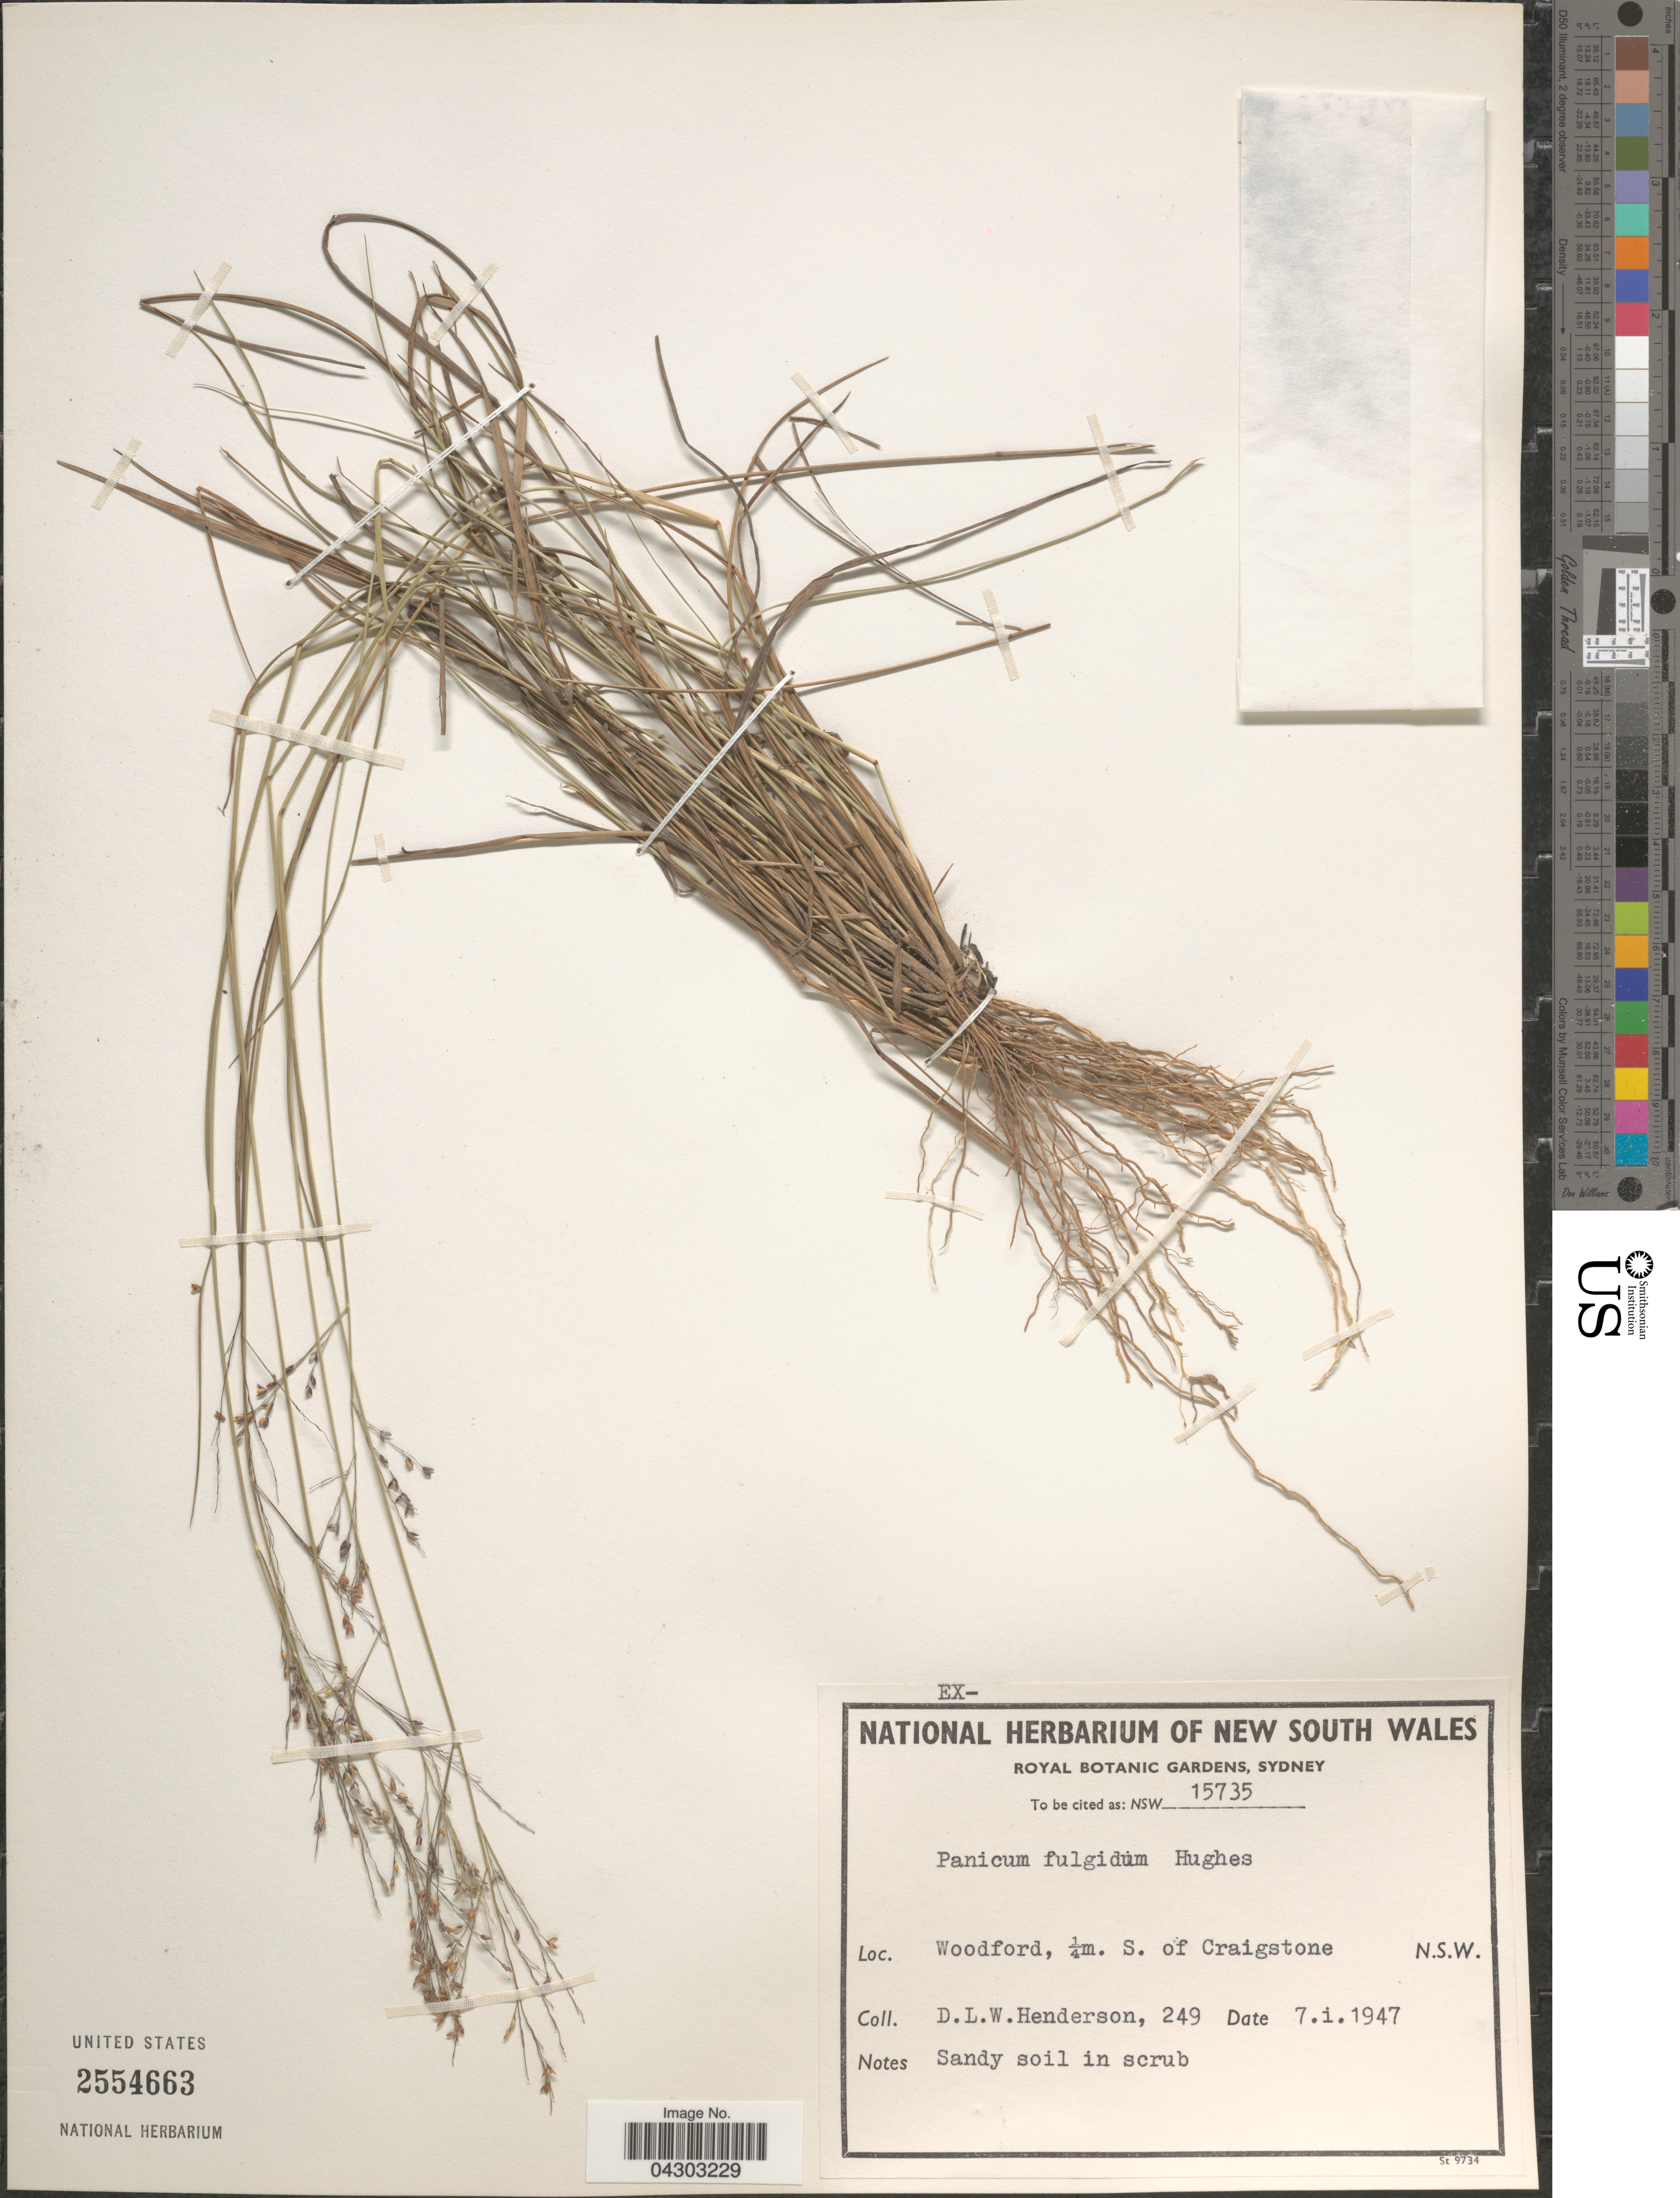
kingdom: Plantae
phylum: Tracheophyta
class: Liliopsida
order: Poales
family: Poaceae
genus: Panicum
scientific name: Panicum simile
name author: Domin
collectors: D. Henderson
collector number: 249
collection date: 1947-01-07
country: Australia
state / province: New South Wales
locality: Woodford, ¼m. S. of Craigstone.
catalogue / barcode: US 2554663